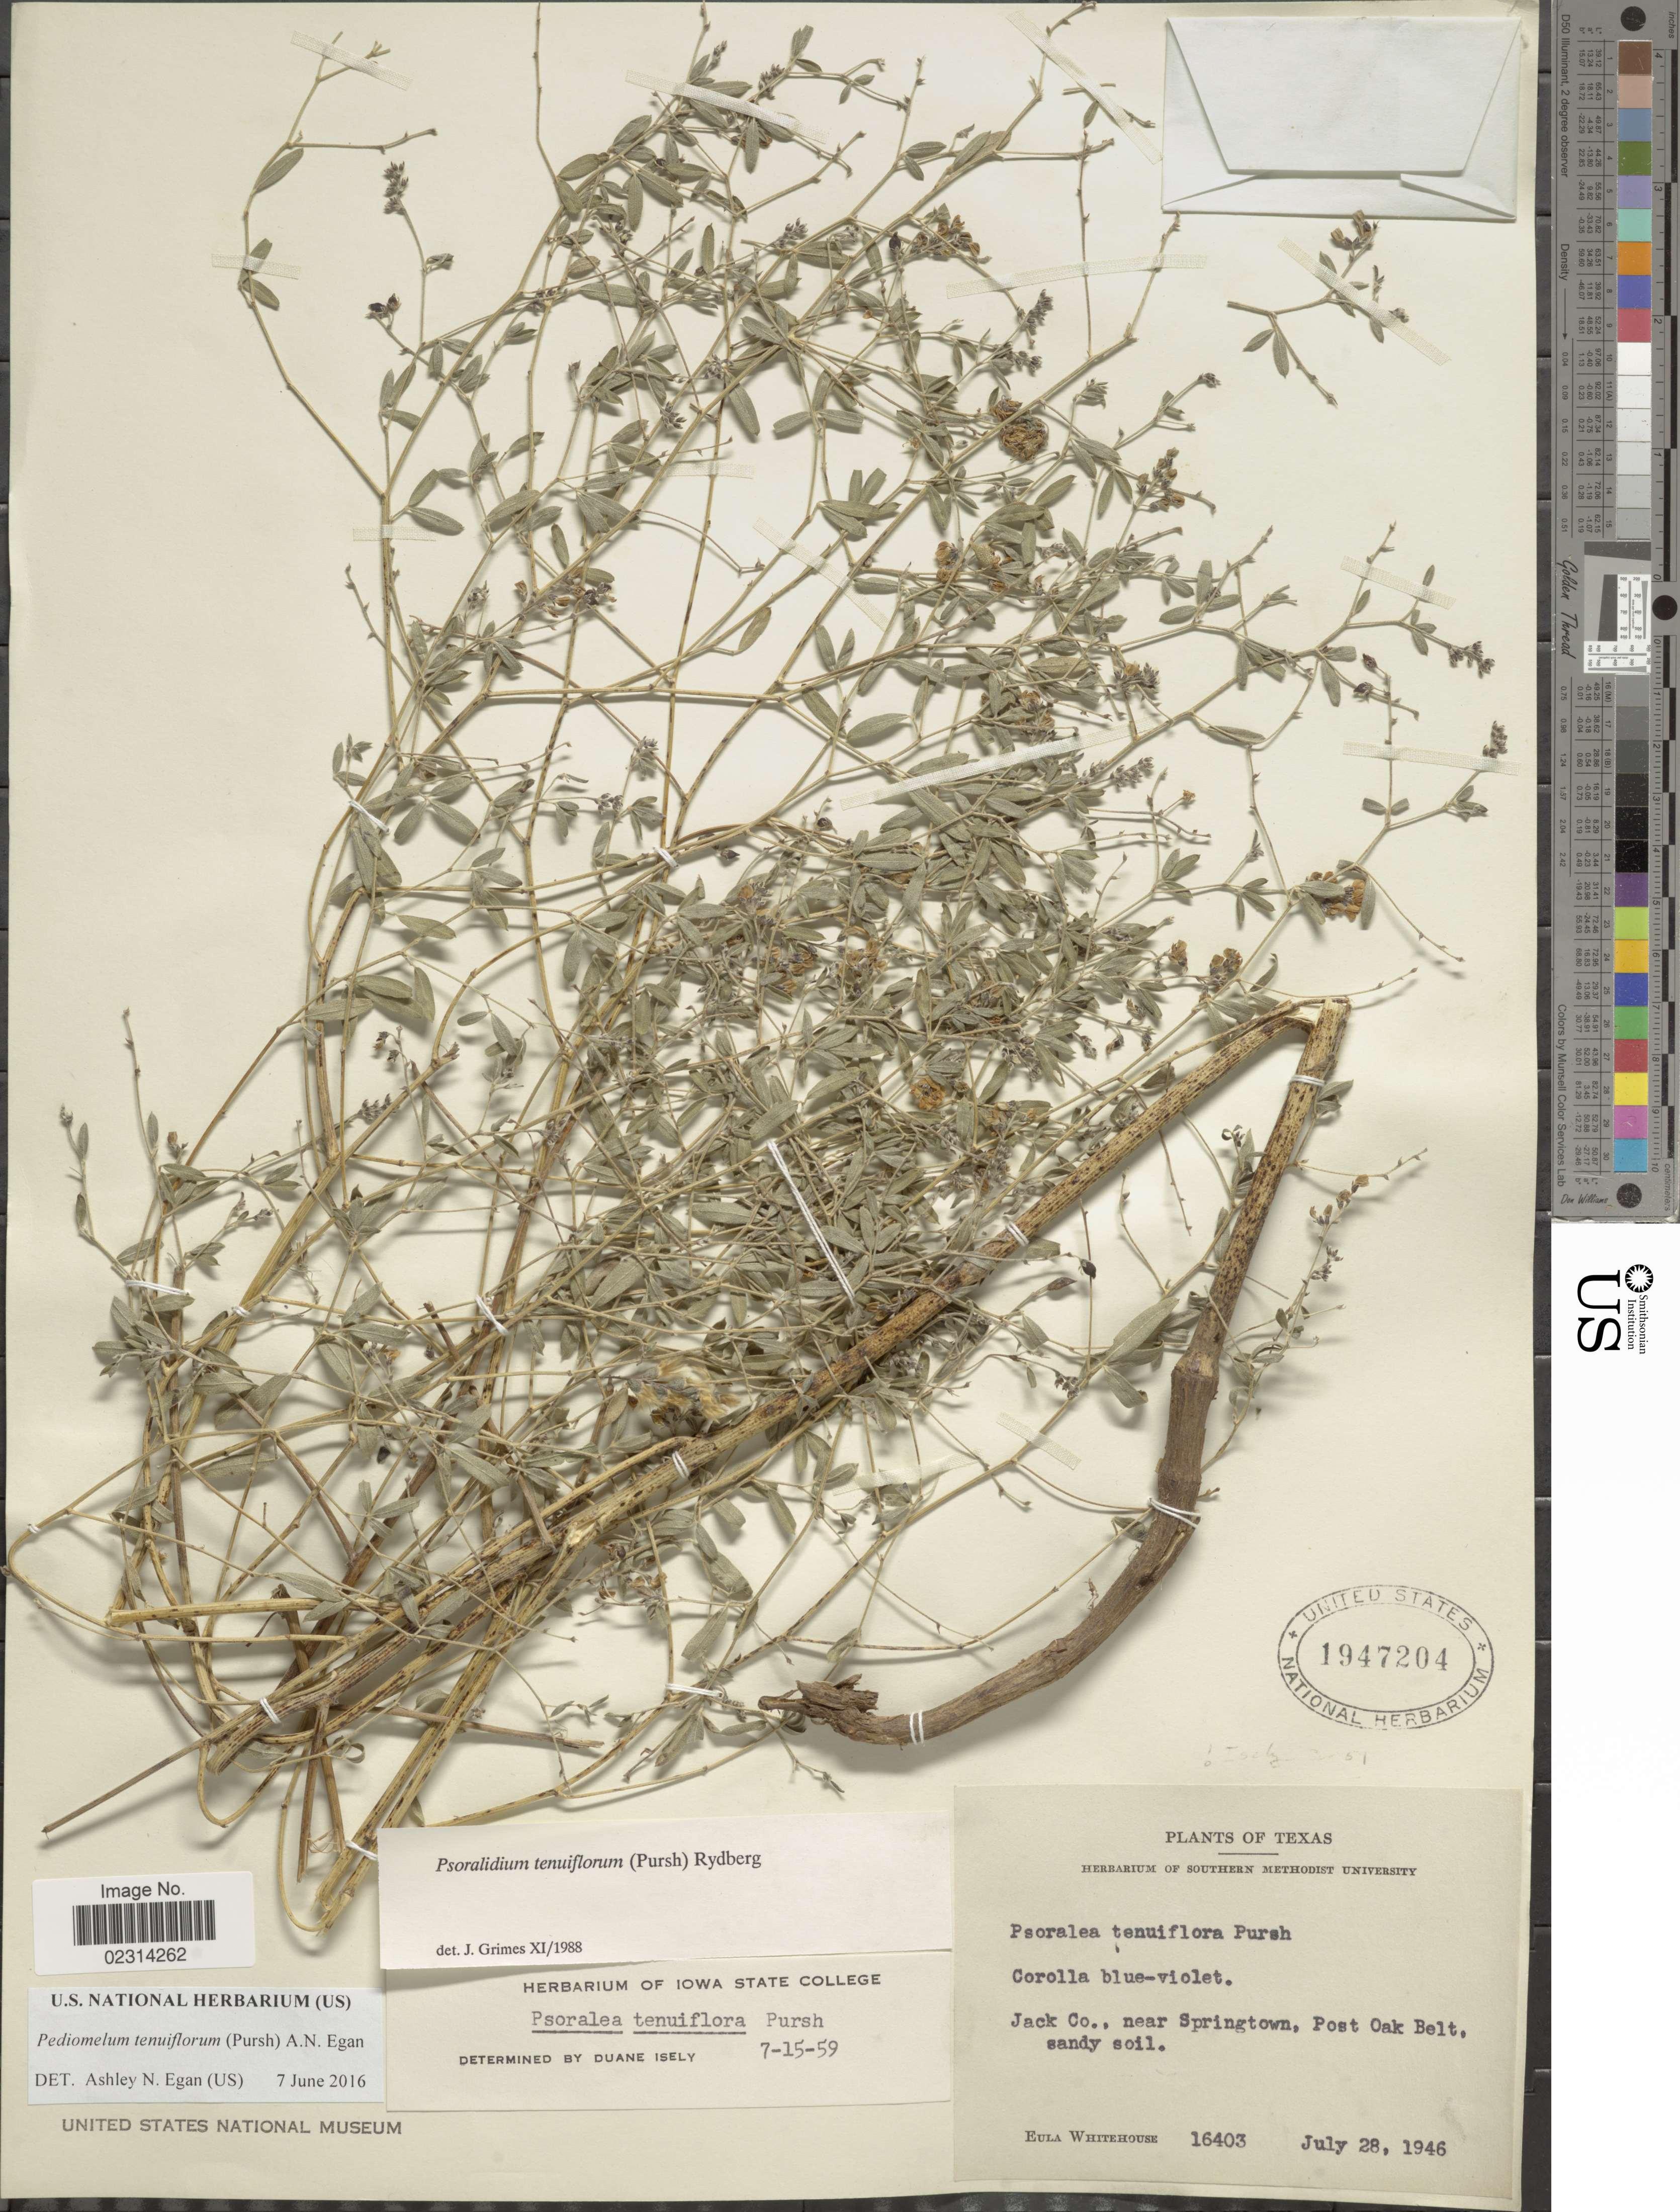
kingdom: Plantae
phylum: Tracheophyta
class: Magnoliopsida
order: Fabales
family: Fabaceae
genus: Psoralidium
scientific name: Psoralidium tenuiflorum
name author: (Pursh) Rydb.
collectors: E. Whitehouse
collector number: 16403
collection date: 1946-07-28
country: United States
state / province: Texas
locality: Jack Co., near Springtown, Post Oak Belt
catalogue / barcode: US 1947204